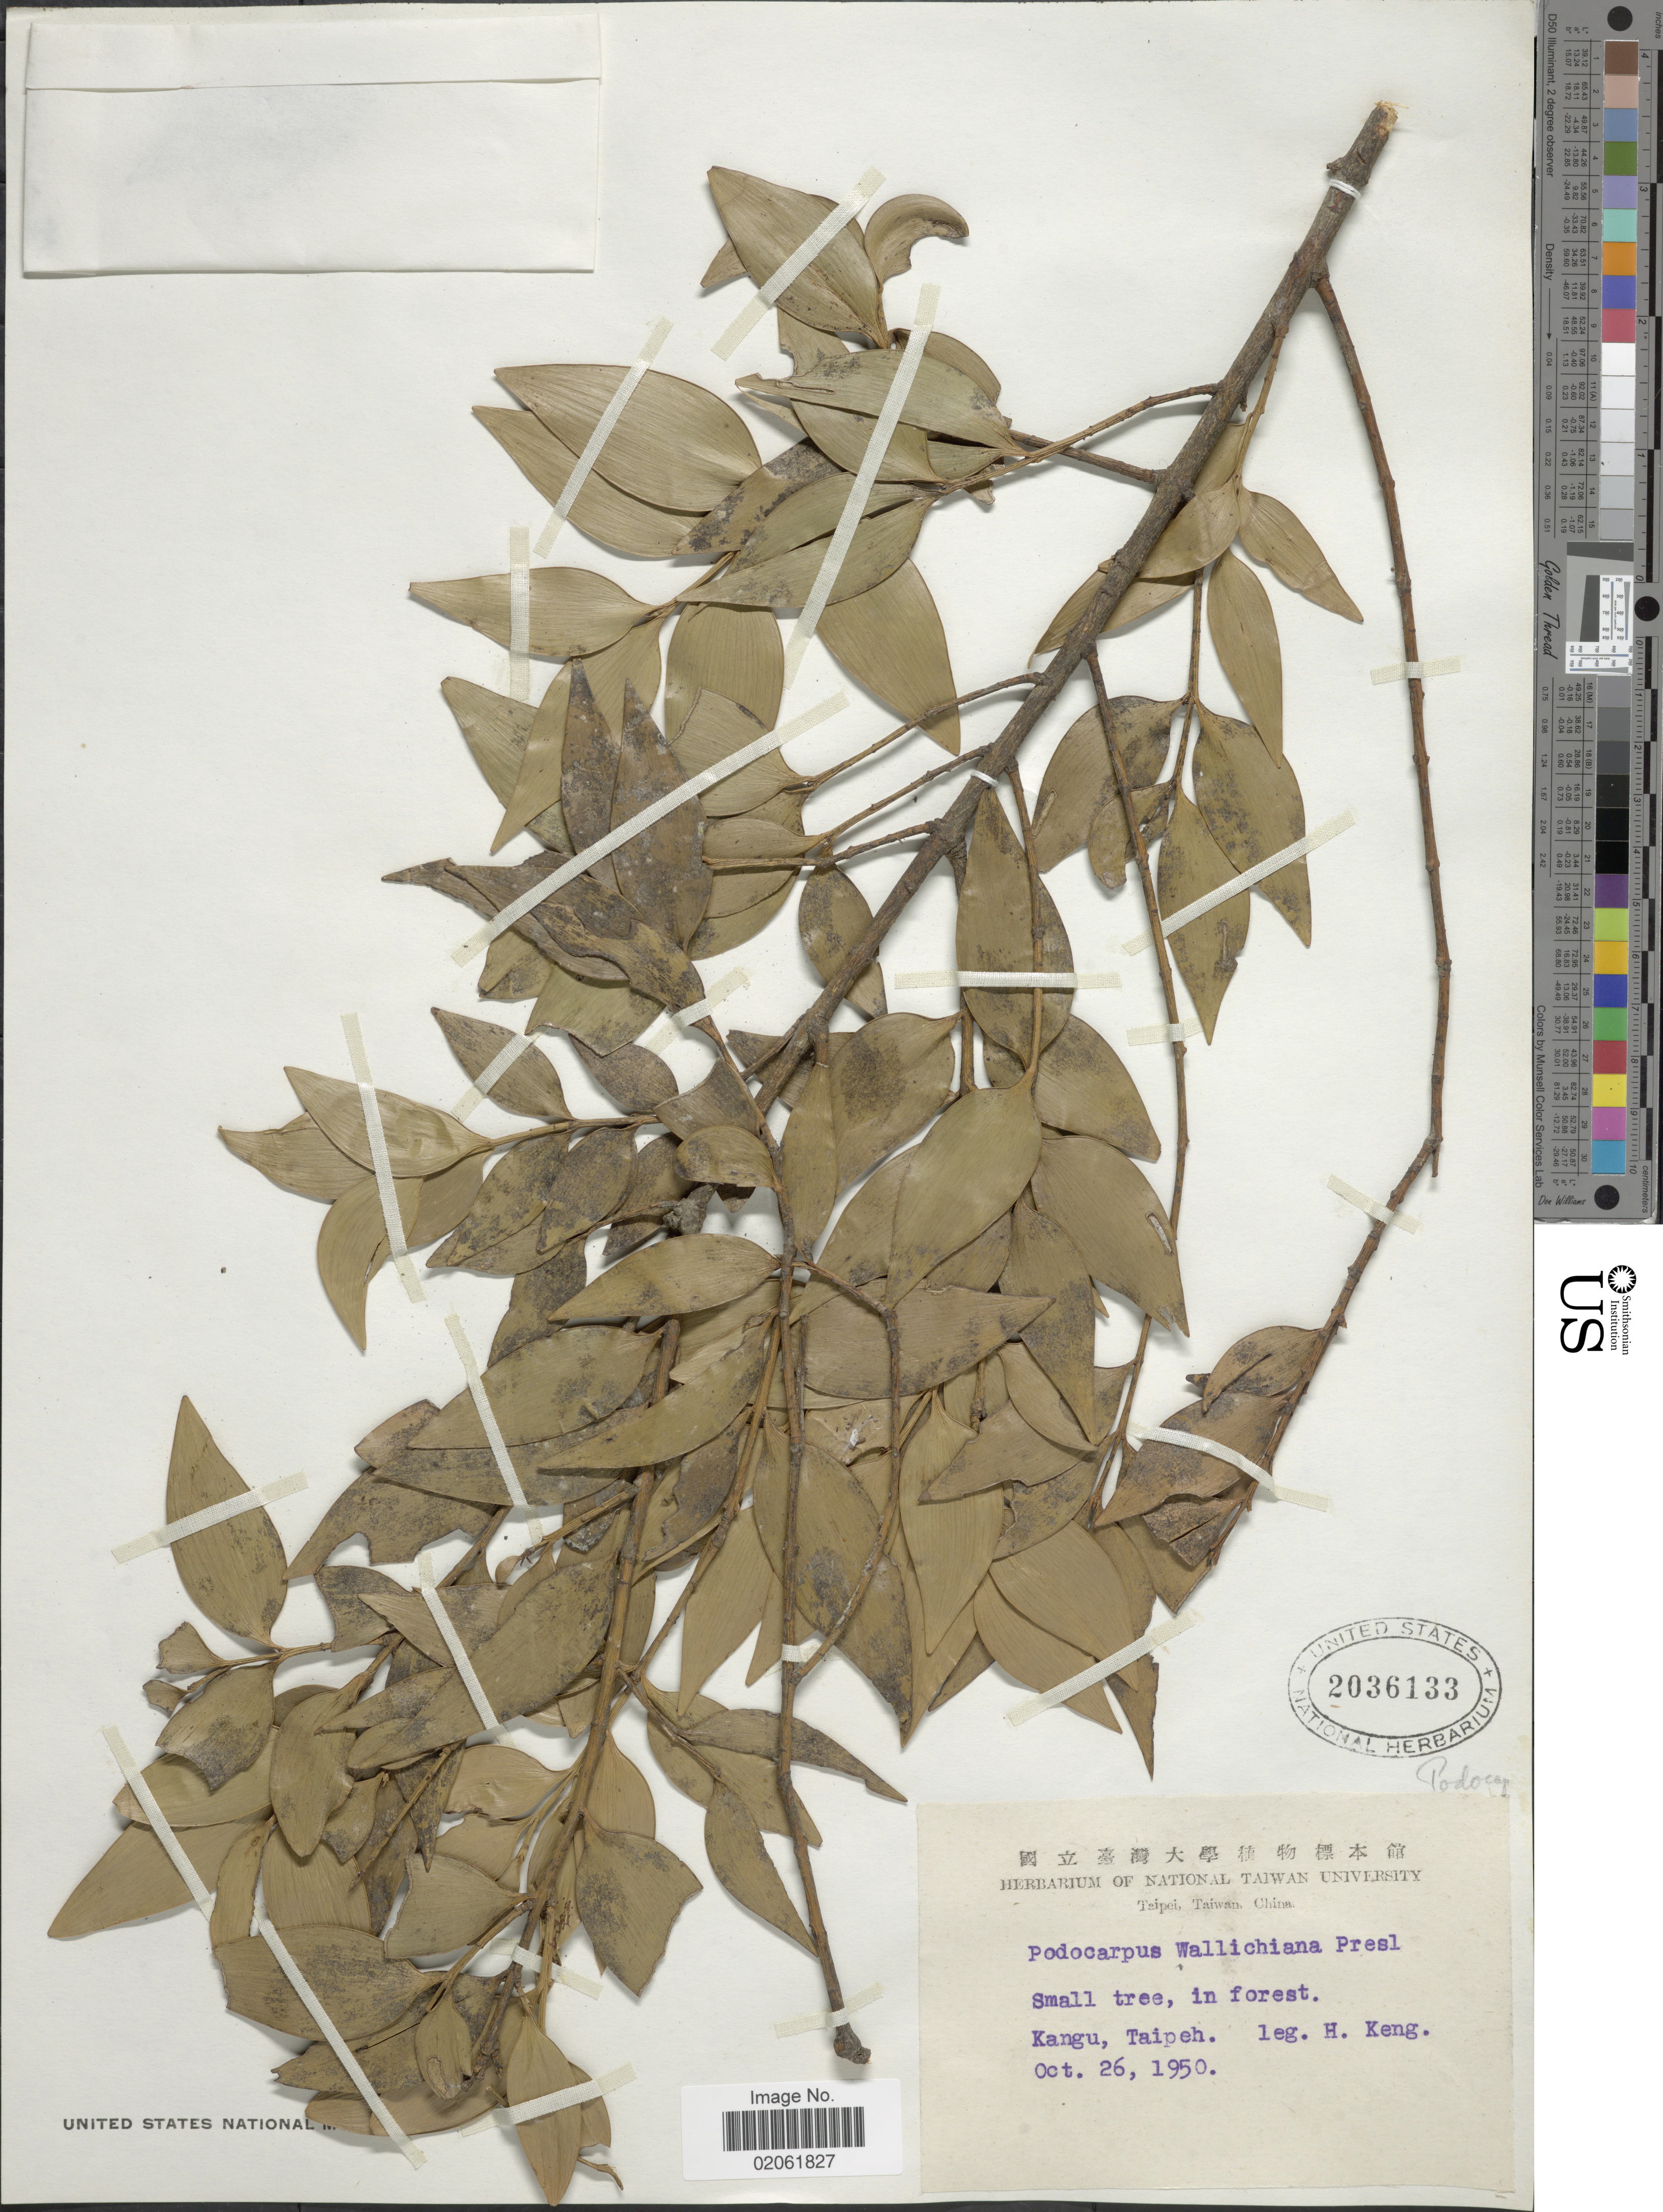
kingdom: Plantae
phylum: Tracheophyta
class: Pinopsida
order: Pinales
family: Podocarpaceae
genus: Podocarpus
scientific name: Podocarpus nagi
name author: (Thunb.) Pilg.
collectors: H. Keng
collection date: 1950-10-26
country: Taiwan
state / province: Taipei City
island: Taiwan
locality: Kangu, Taipeh.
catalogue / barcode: US 2036133